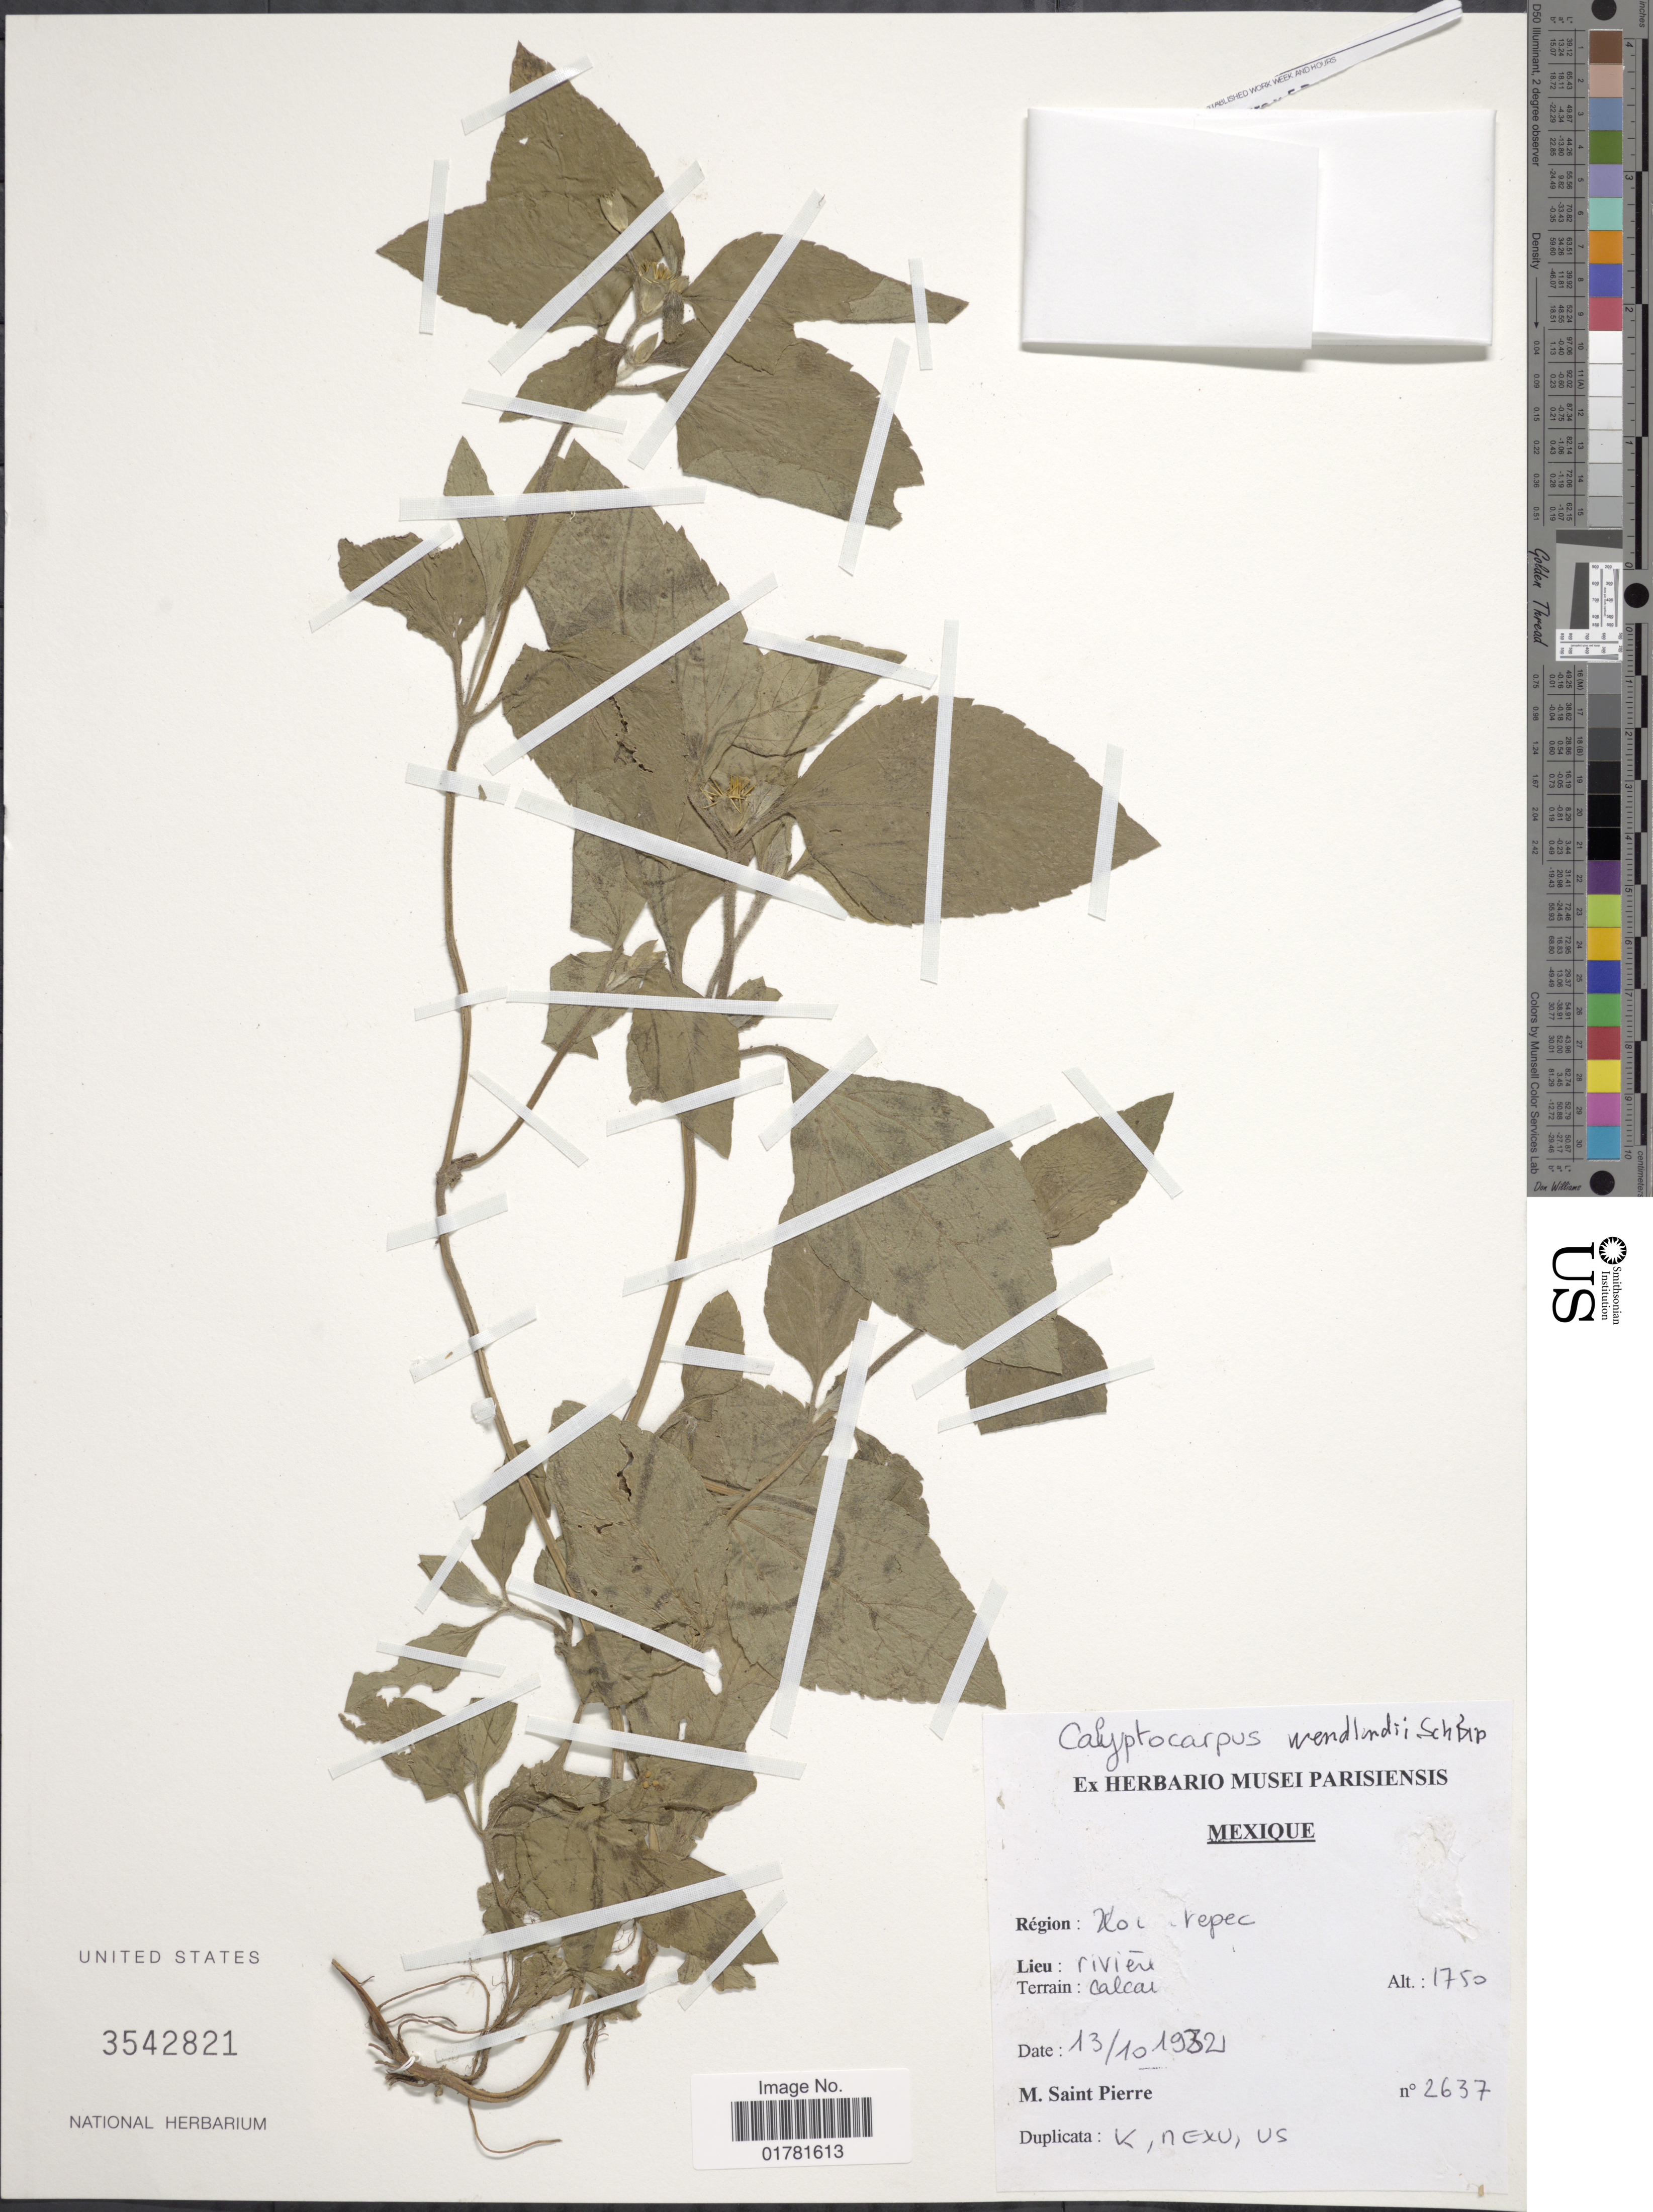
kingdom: Plantae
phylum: Tracheophyta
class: Magnoliopsida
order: Asterales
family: Asteraceae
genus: Calyptocarpus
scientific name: Calyptocarpus wendlandii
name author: Sch. Bip.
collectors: M. Saint-Pierre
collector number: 2637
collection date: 1932-10-13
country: Guatemala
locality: Région: Koi -repec, Lieu: riviére, terrain: calca [illegible text]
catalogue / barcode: US 3542821